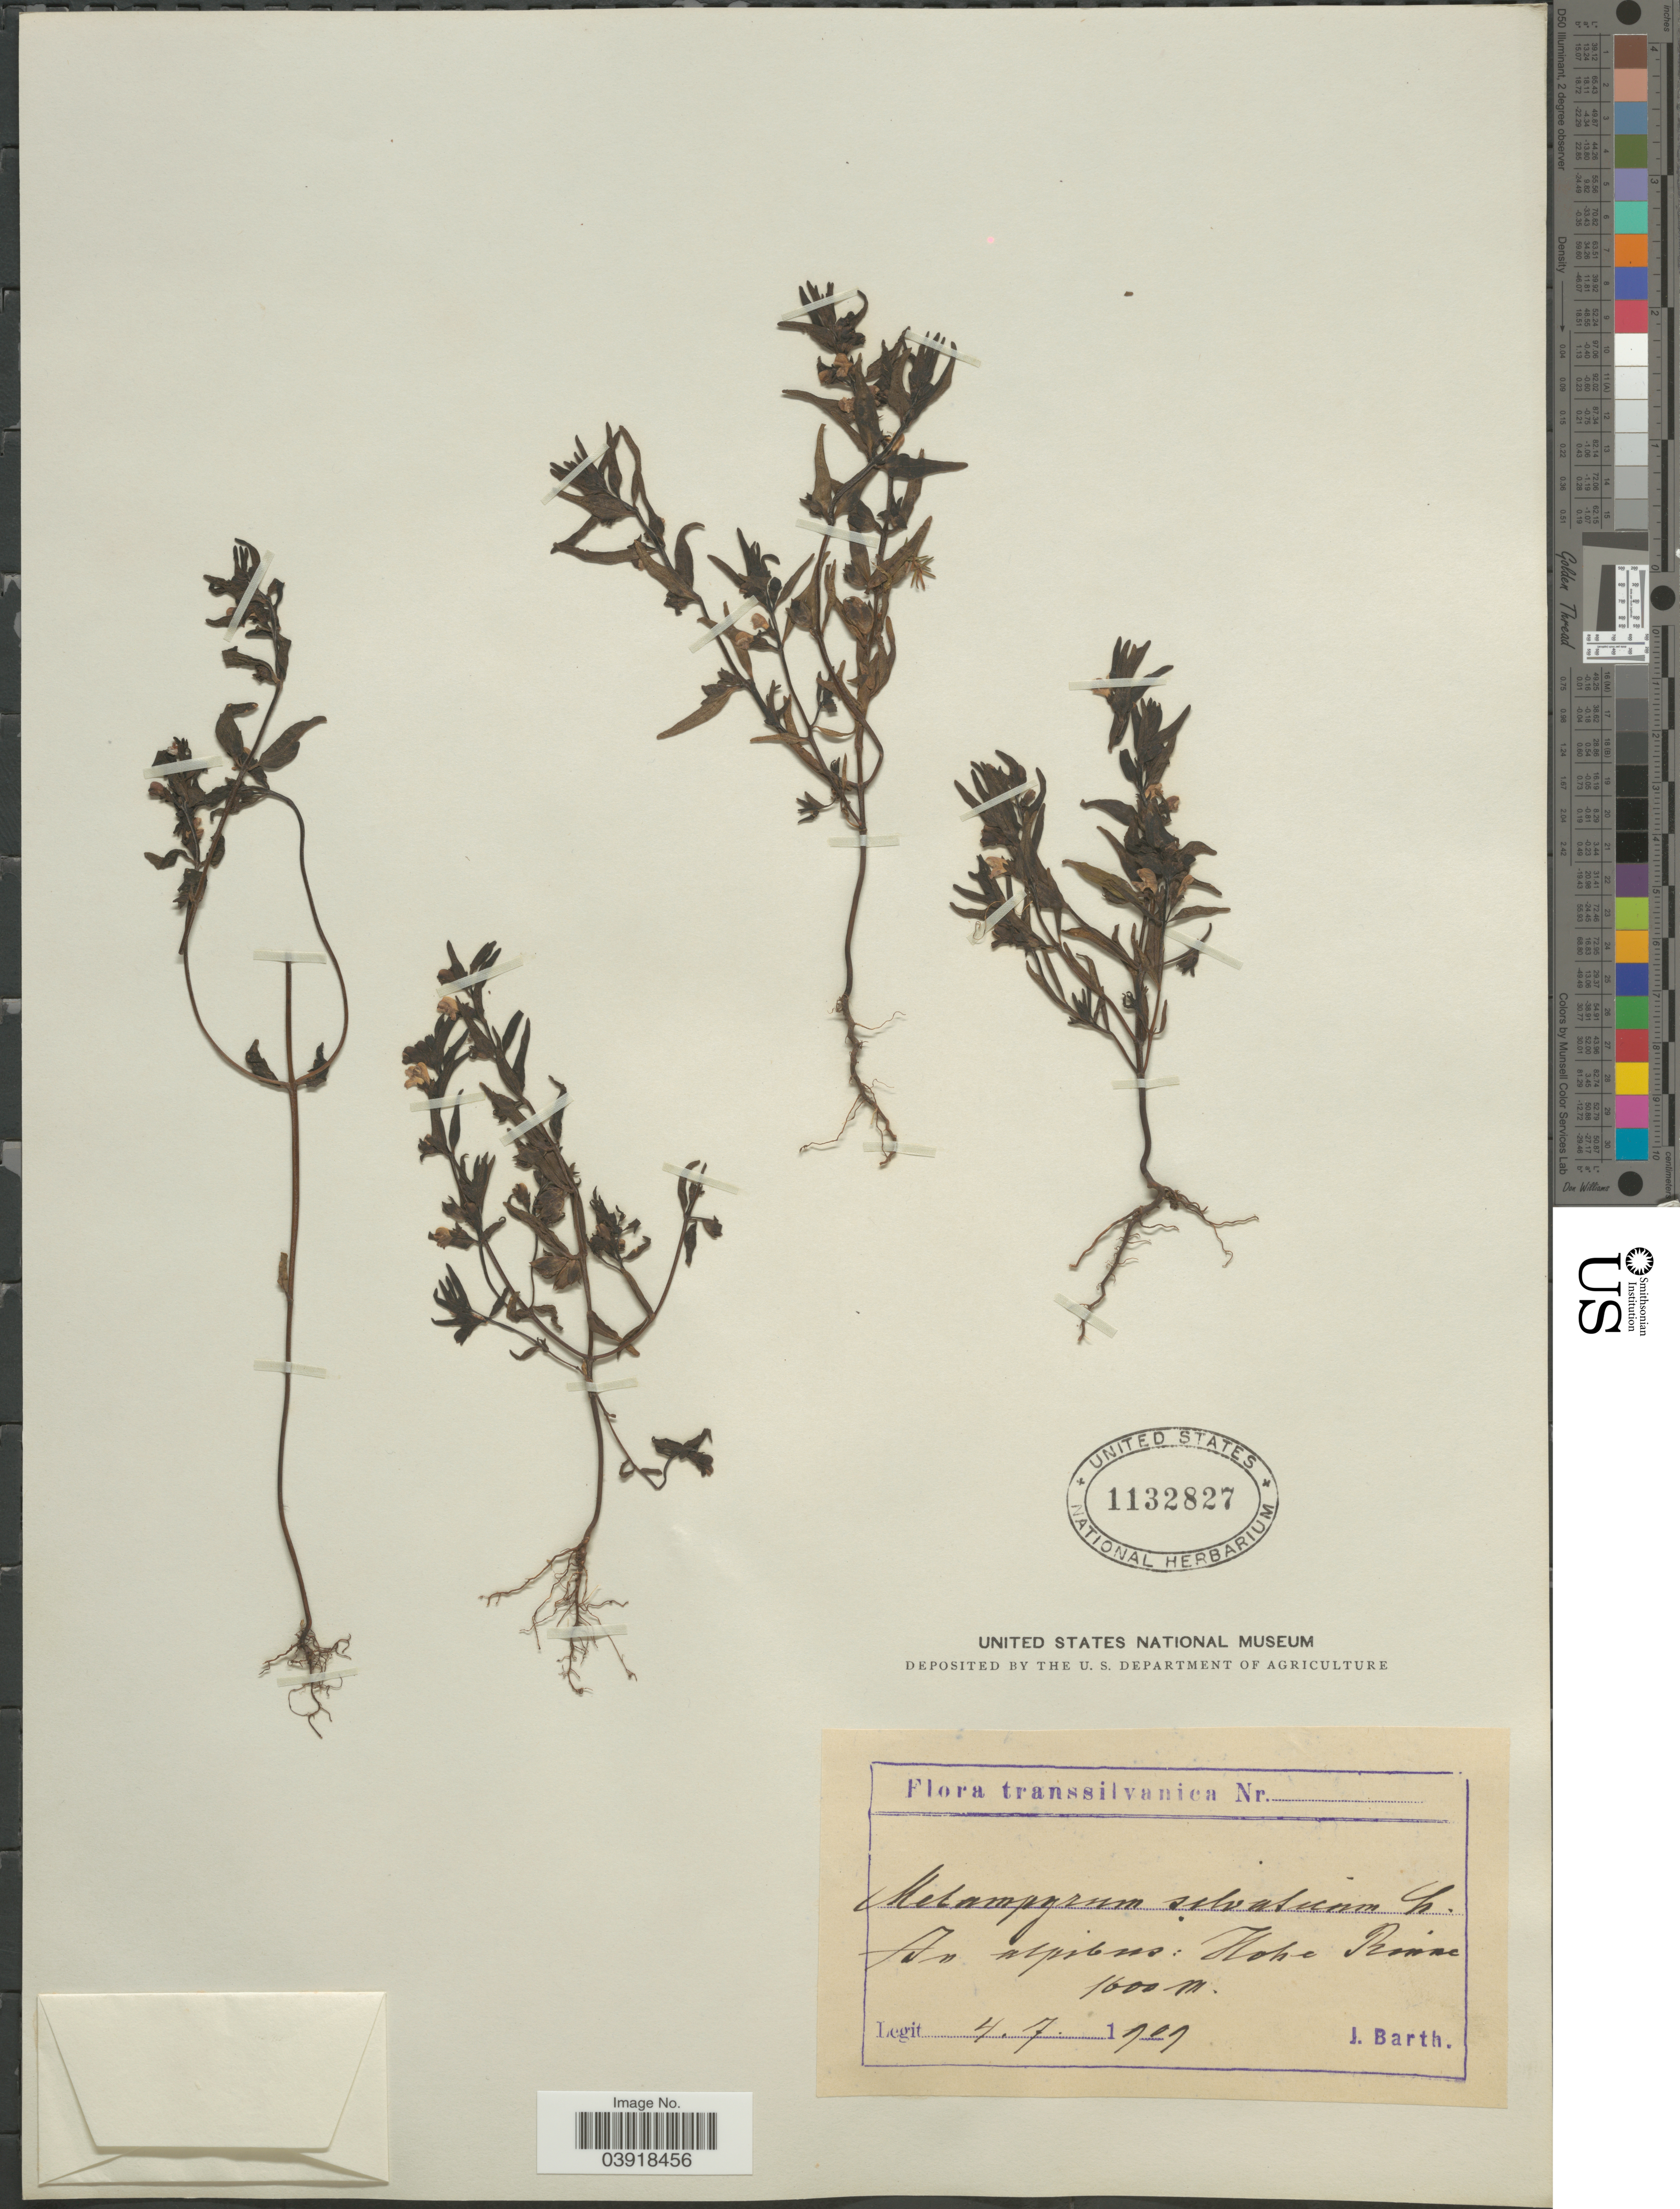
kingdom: Plantae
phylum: Tracheophyta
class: Magnoliopsida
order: Lamiales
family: Orobanchaceae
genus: Melampyrum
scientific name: Melampyrum sylvaticum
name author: L.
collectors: J. Barth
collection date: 1909-07-04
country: Romania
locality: Transsilvanica. In alpibus: Hohe Rinne.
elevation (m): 1600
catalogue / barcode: US 1132827